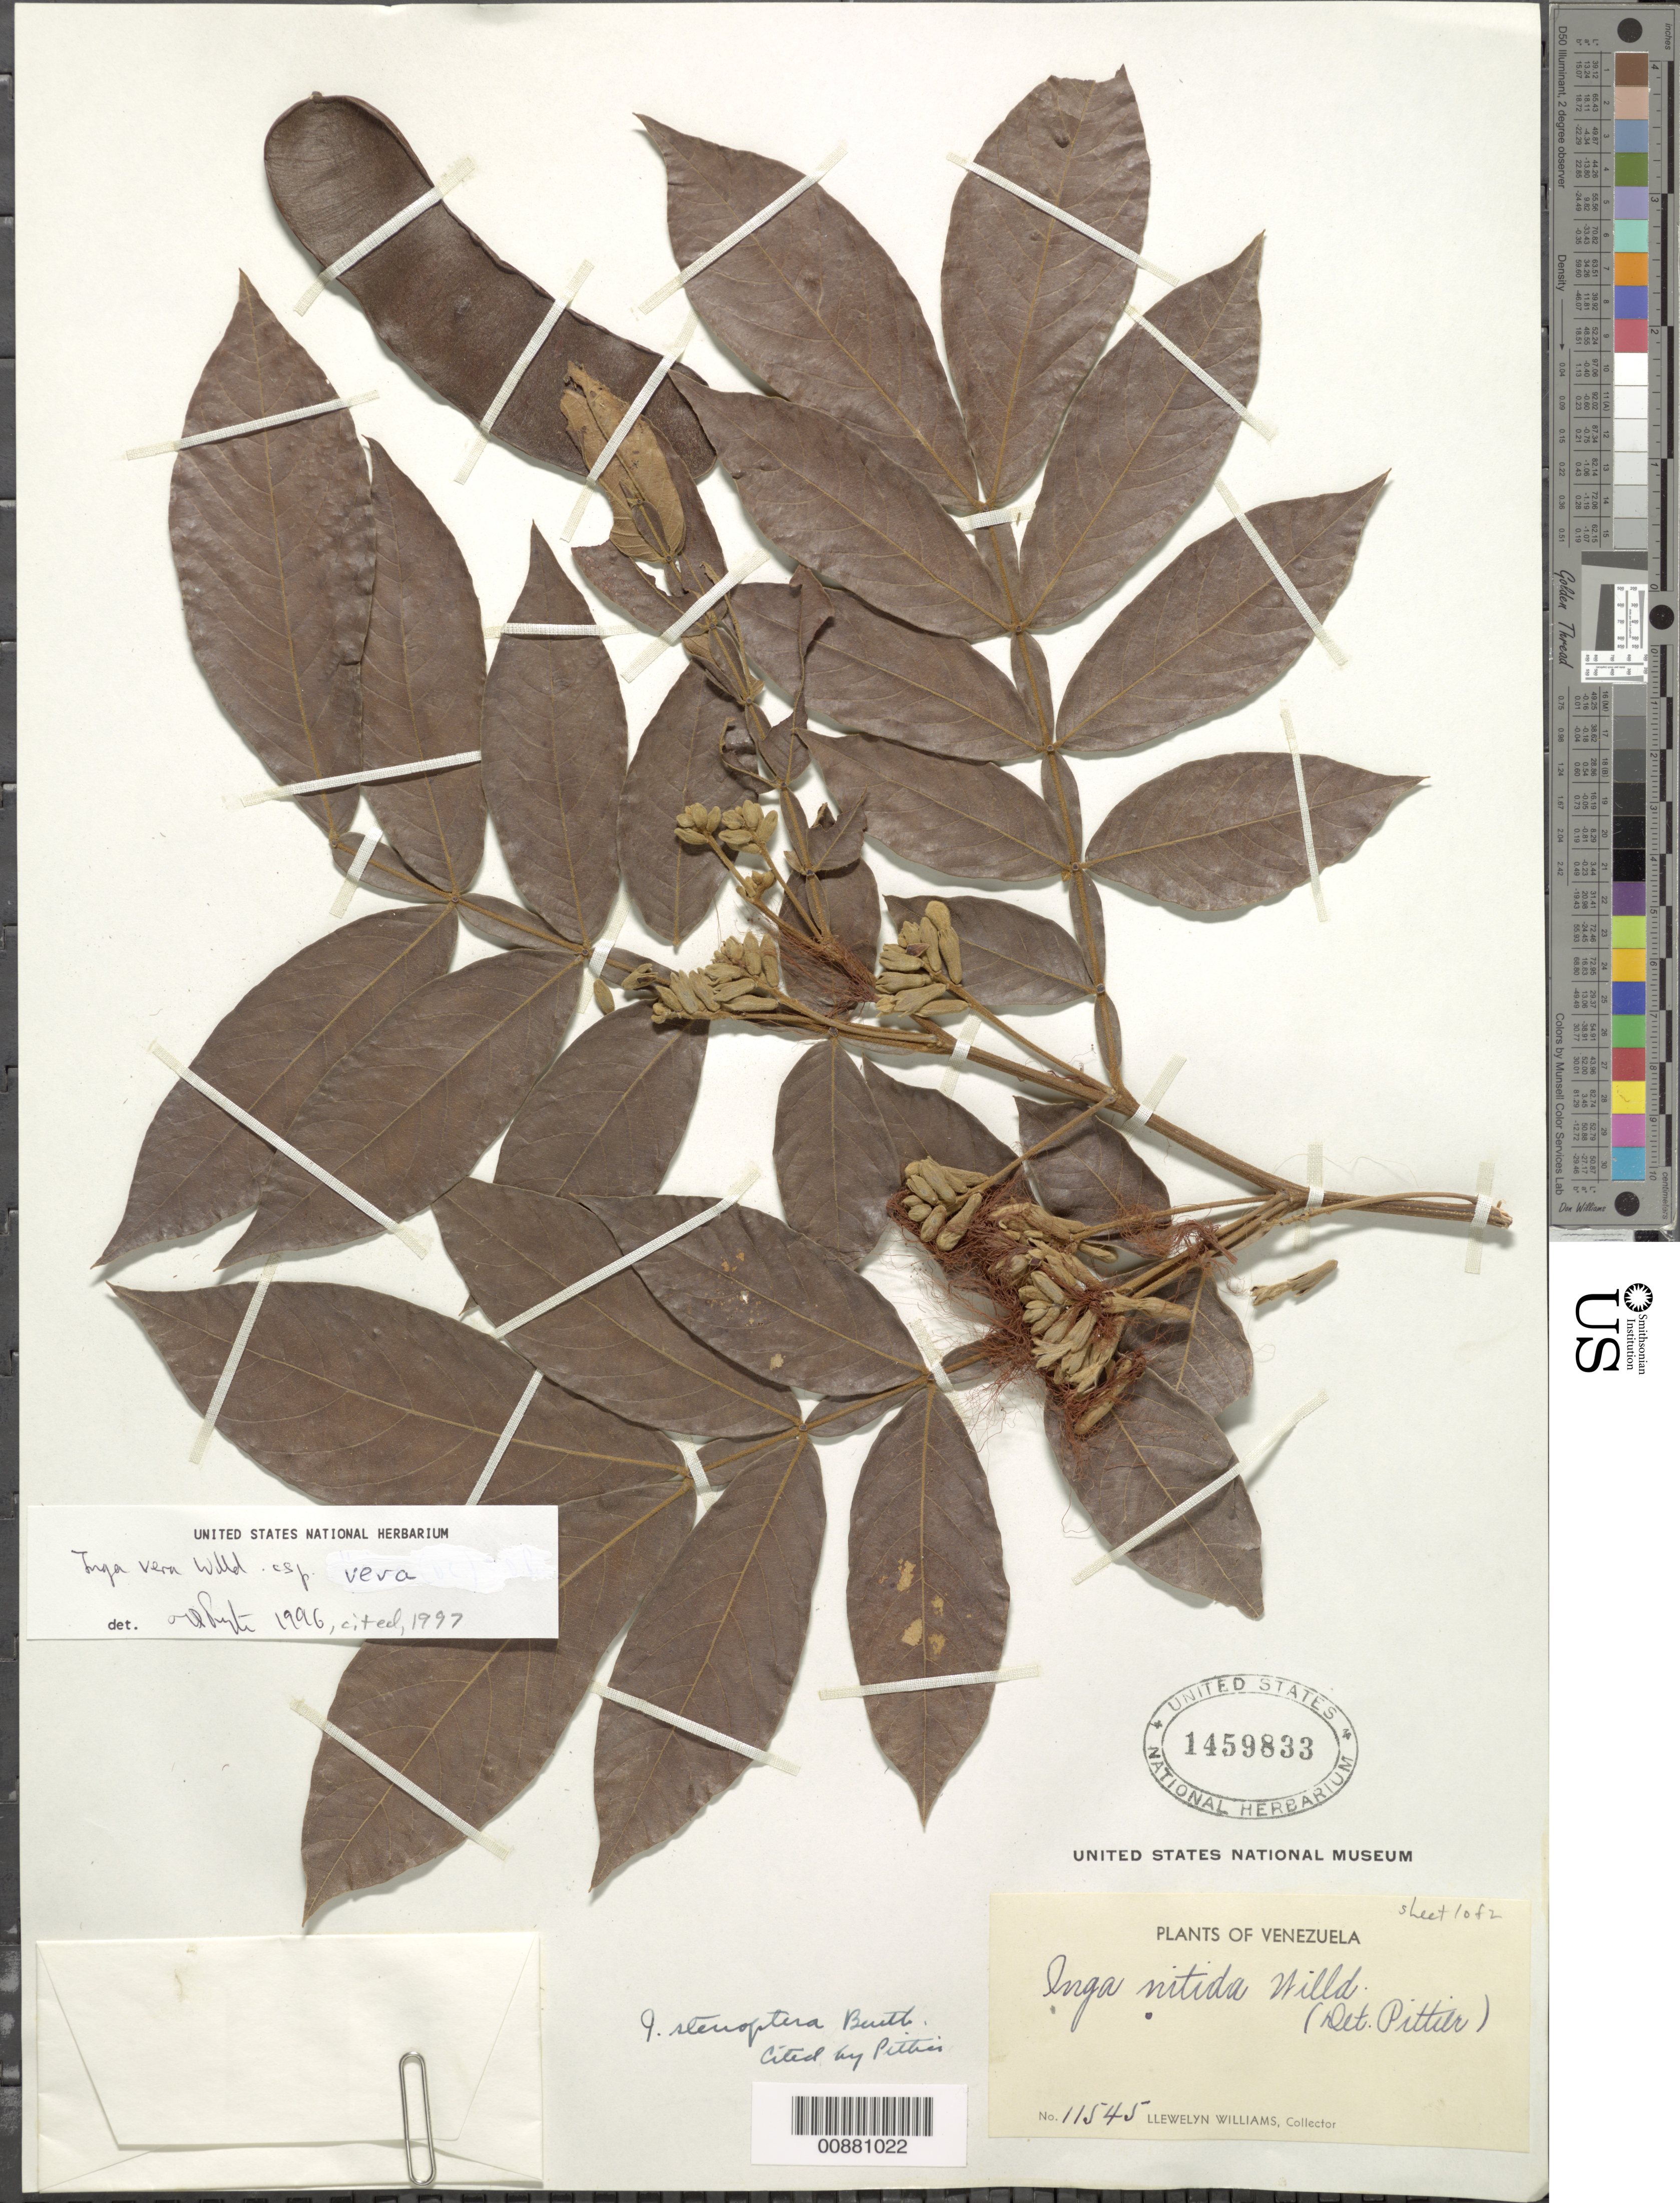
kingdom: Plantae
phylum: Tracheophyta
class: Magnoliopsida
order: Fabales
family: Fabaceae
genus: Inga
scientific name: Inga vera subsp. vera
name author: Willd.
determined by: Pennington, T. D., (K)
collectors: Ll. Williams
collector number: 11545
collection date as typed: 18-Mar-39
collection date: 1939-03-18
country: Venezuela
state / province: Bolívar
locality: La Prisión, Medio Caura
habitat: Orillas del rio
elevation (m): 100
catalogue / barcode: US 1459833